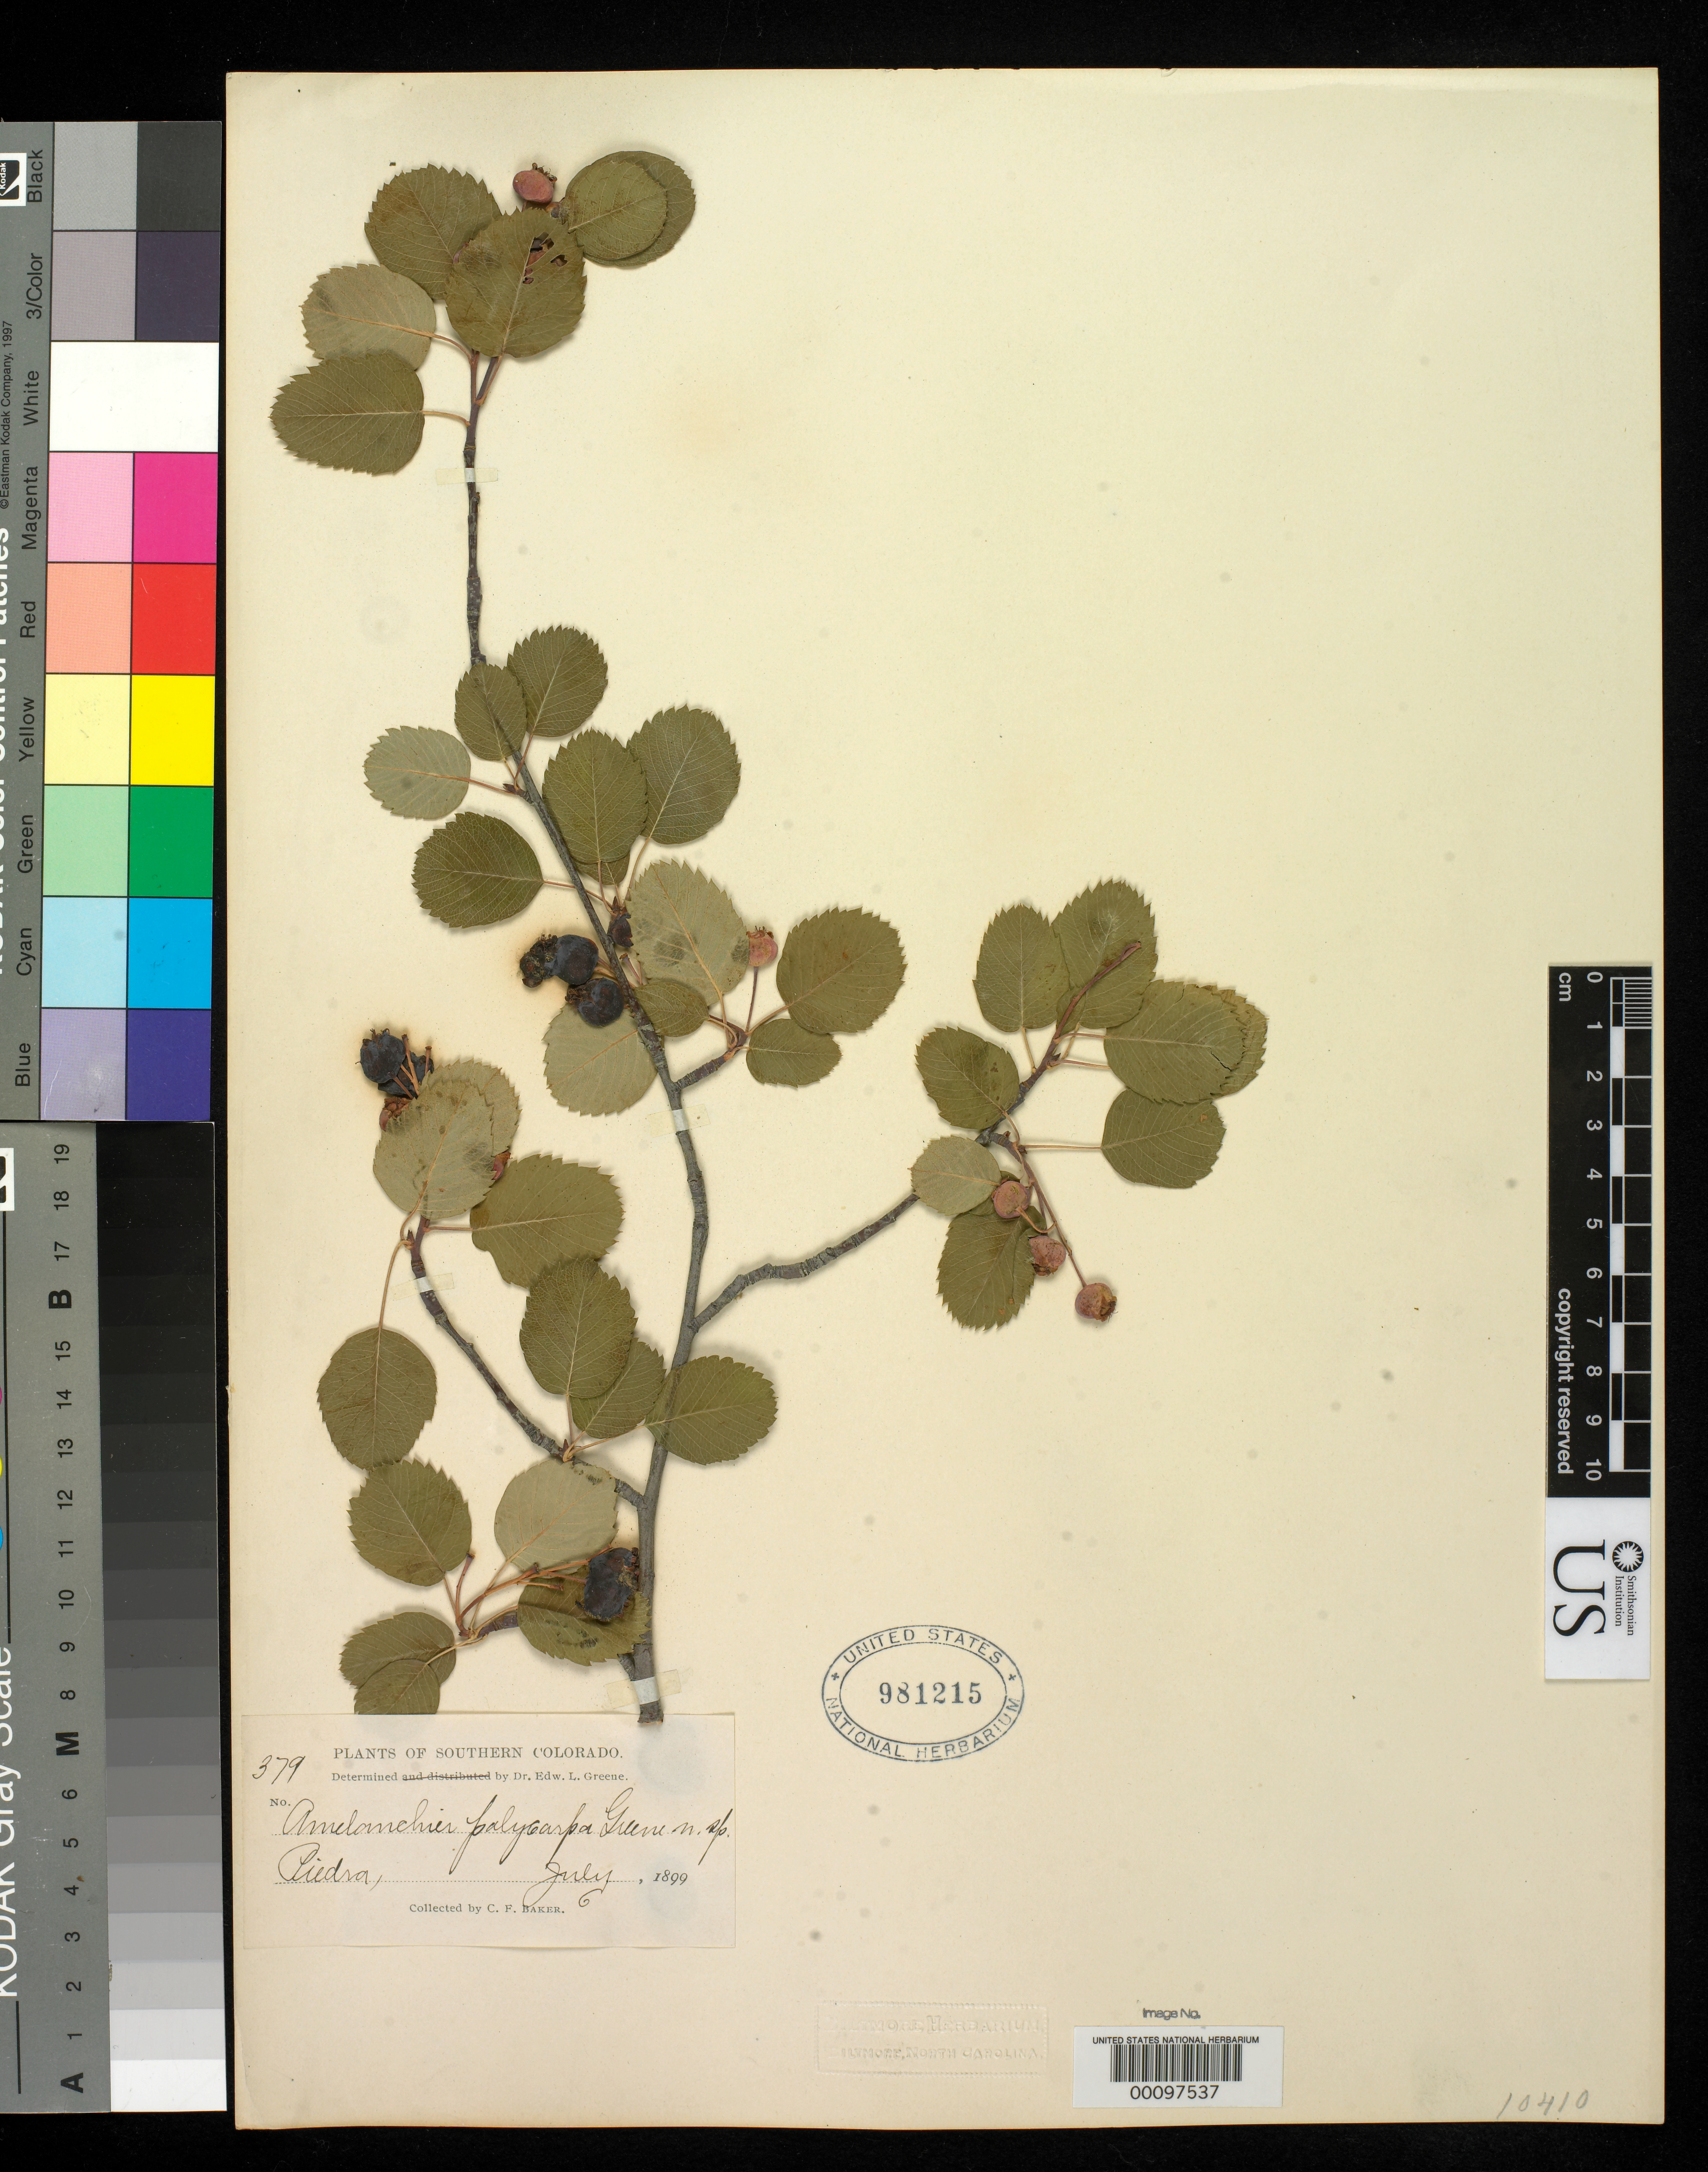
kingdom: Plantae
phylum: Tracheophyta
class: Magnoliopsida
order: Rosales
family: Rosaceae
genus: Amelanchier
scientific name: Amelanchier polycarpa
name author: Greene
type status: Possible Isosyntype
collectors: C. F. Baker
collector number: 379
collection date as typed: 06 Jul 1899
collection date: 1899-07-06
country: United States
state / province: Colorado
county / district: Archuleta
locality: Piedra.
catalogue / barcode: US 981215